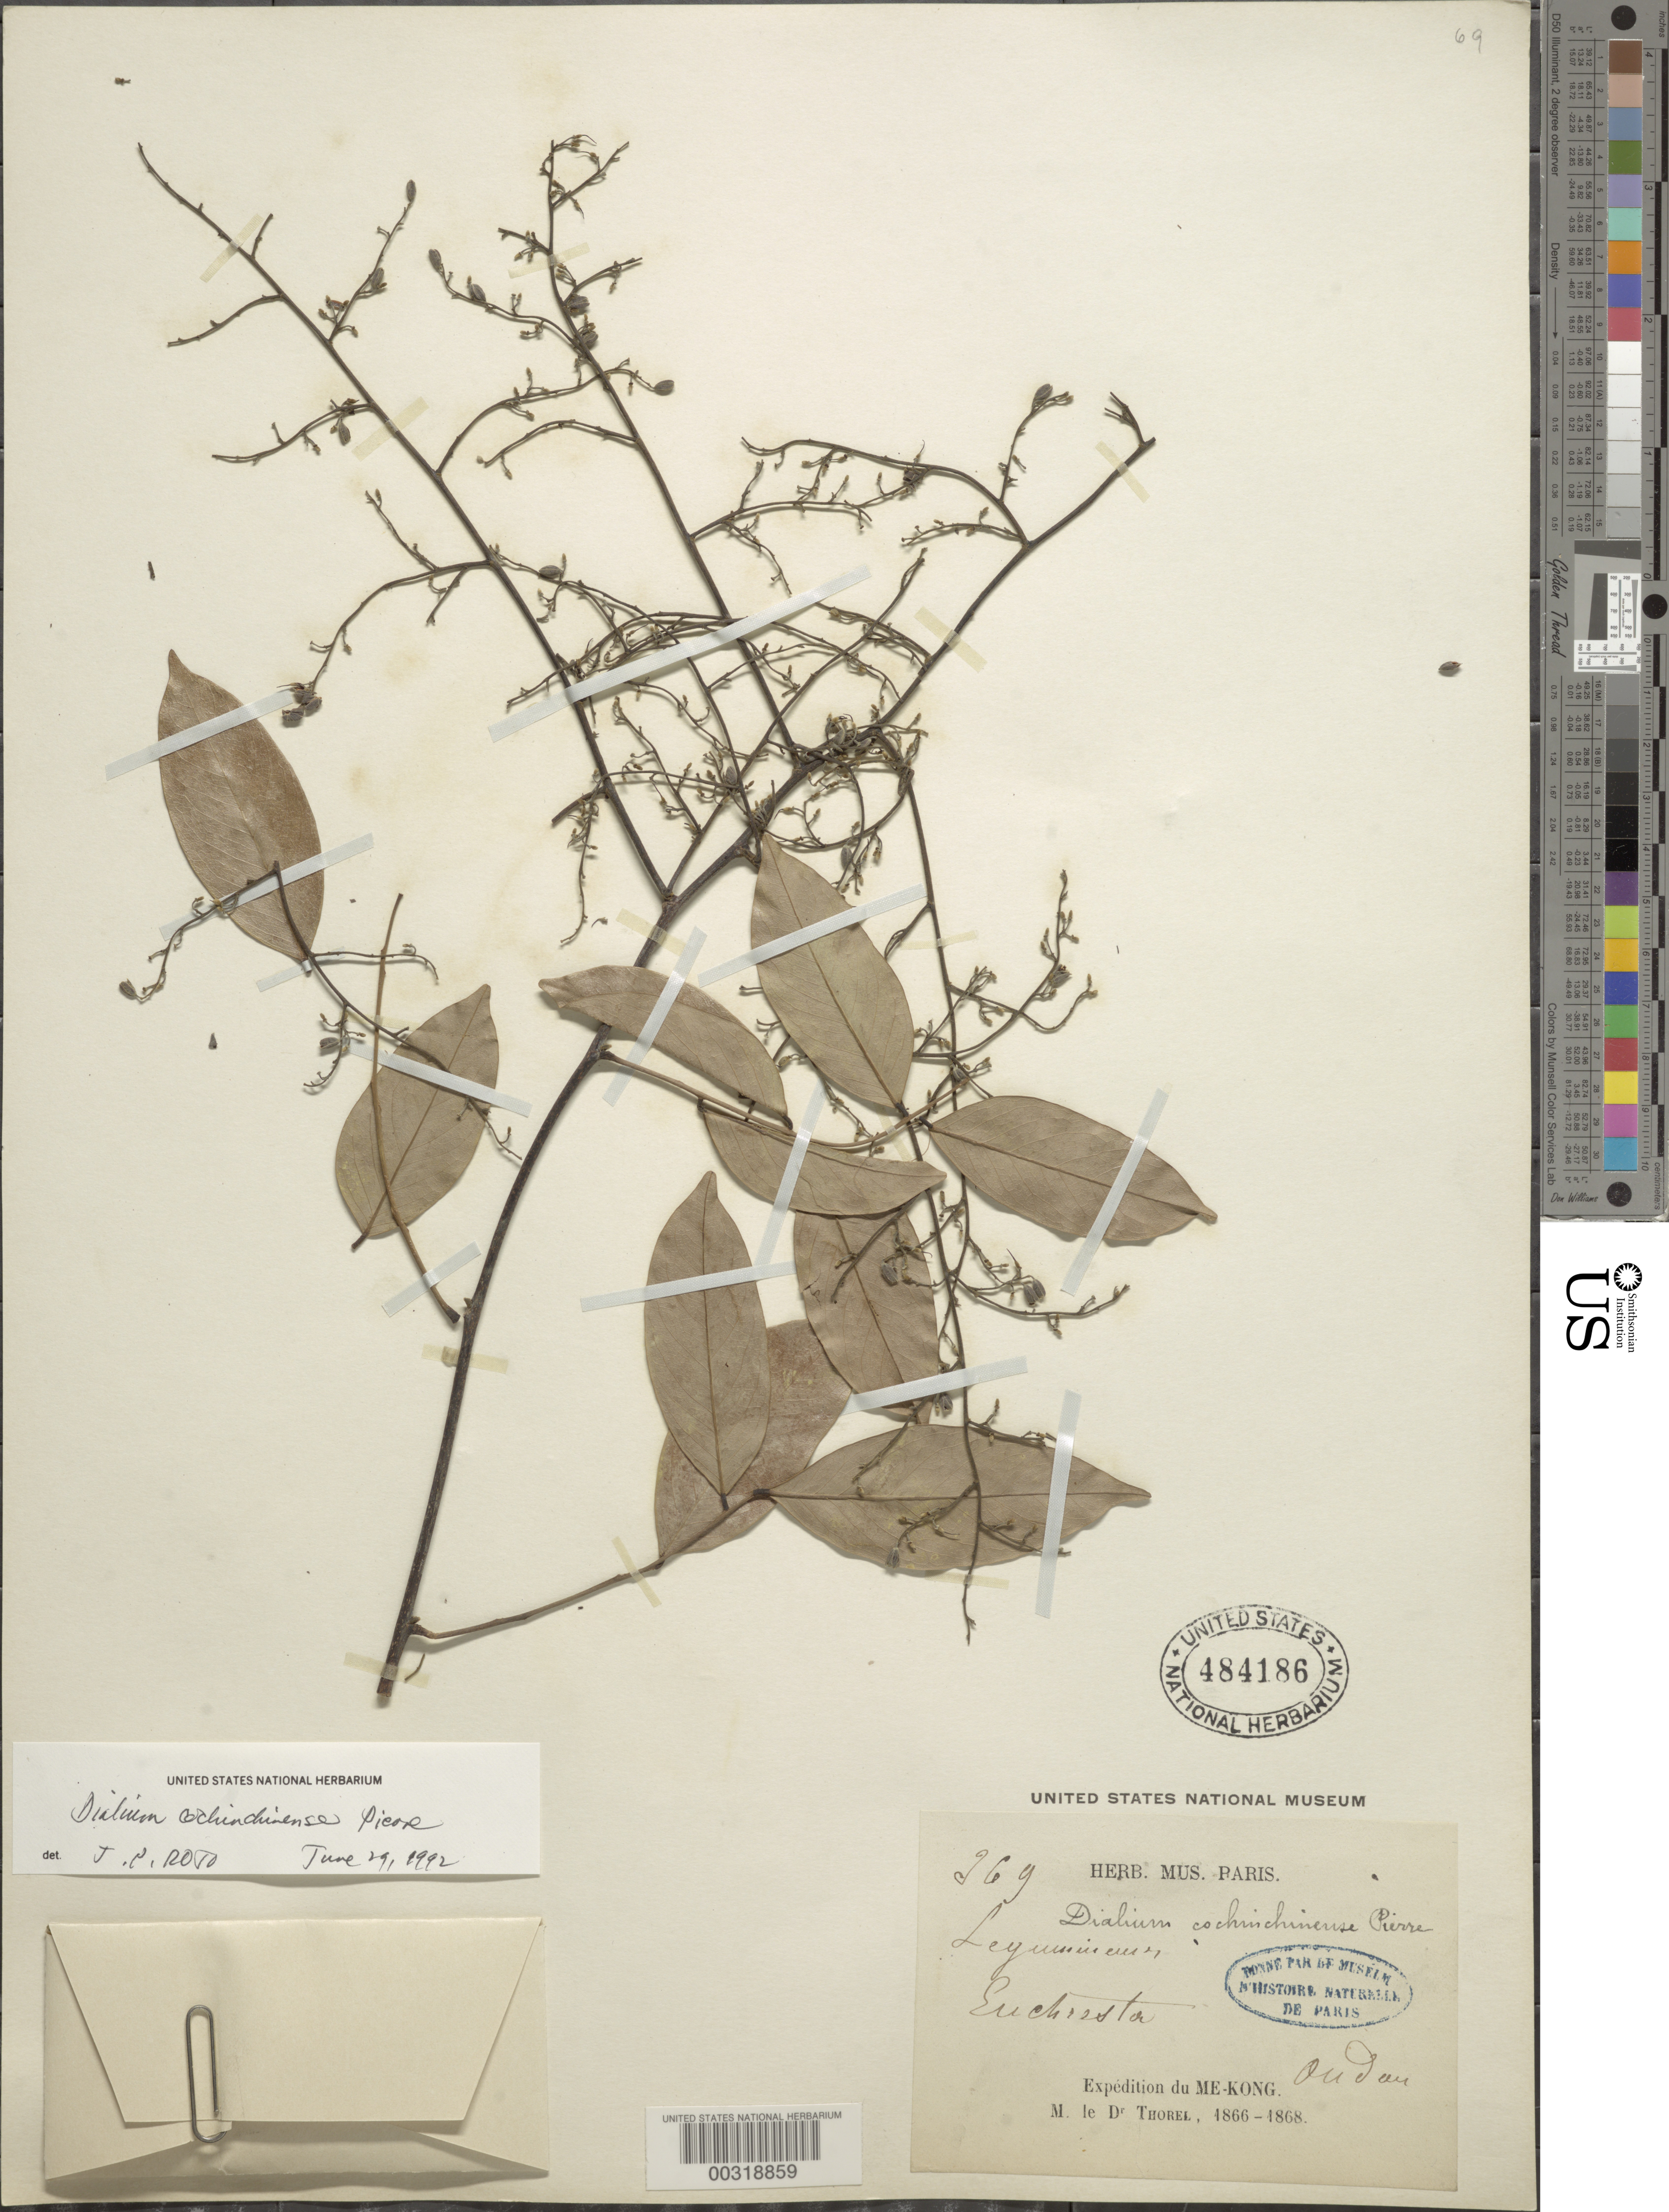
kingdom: Plantae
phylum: Tracheophyta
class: Magnoliopsida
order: Fabales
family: Fabaceae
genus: Dialium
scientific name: Dialium cochinchinense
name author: Pierre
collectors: C. Thorel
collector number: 269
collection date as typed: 1866 to -- -- 1868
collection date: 1866/1868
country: Taiwan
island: Taiwan [Formosa]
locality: Euchrista, Me-Kong Expedition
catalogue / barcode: US 484186